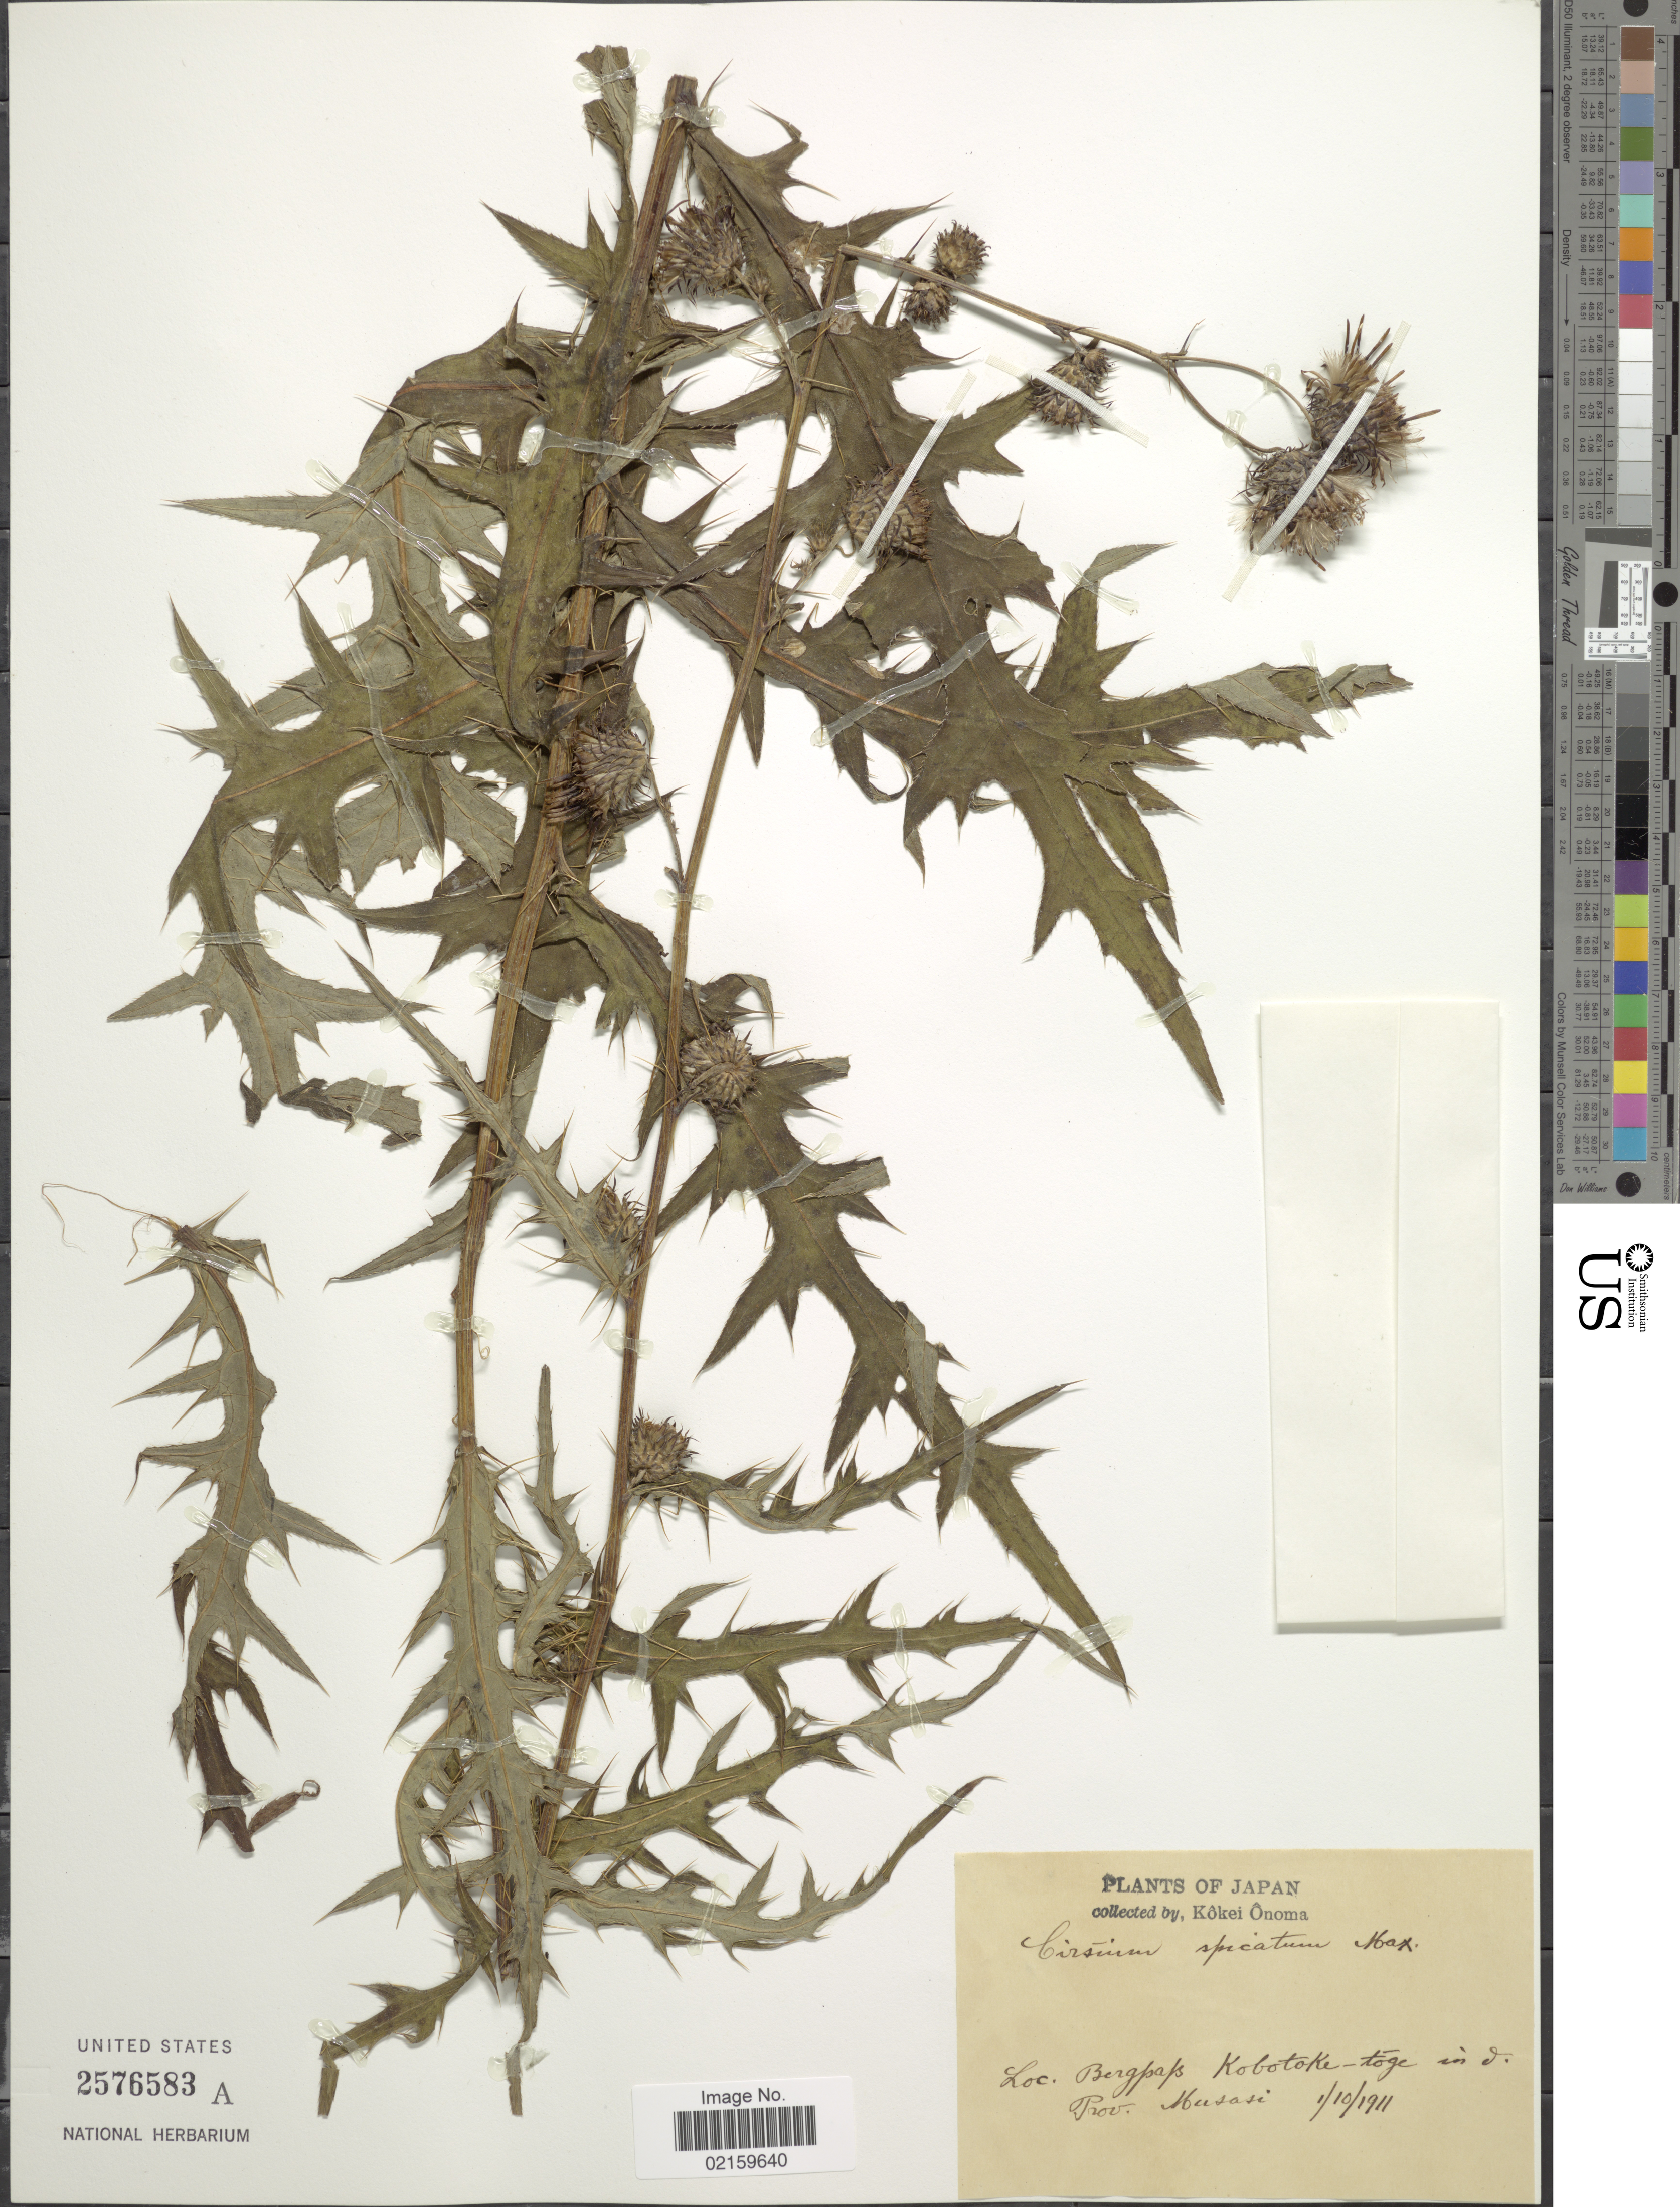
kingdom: Plantae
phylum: Tracheophyta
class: Magnoliopsida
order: Asterales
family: Asteraceae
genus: Cirsium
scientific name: Cirsium spicatum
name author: (Maxim.) Matsum.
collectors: K. Onoma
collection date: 1911-10-01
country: Japan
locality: BergpapsKobotoke-toge in d. Prov. Musasi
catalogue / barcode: US 2576583A